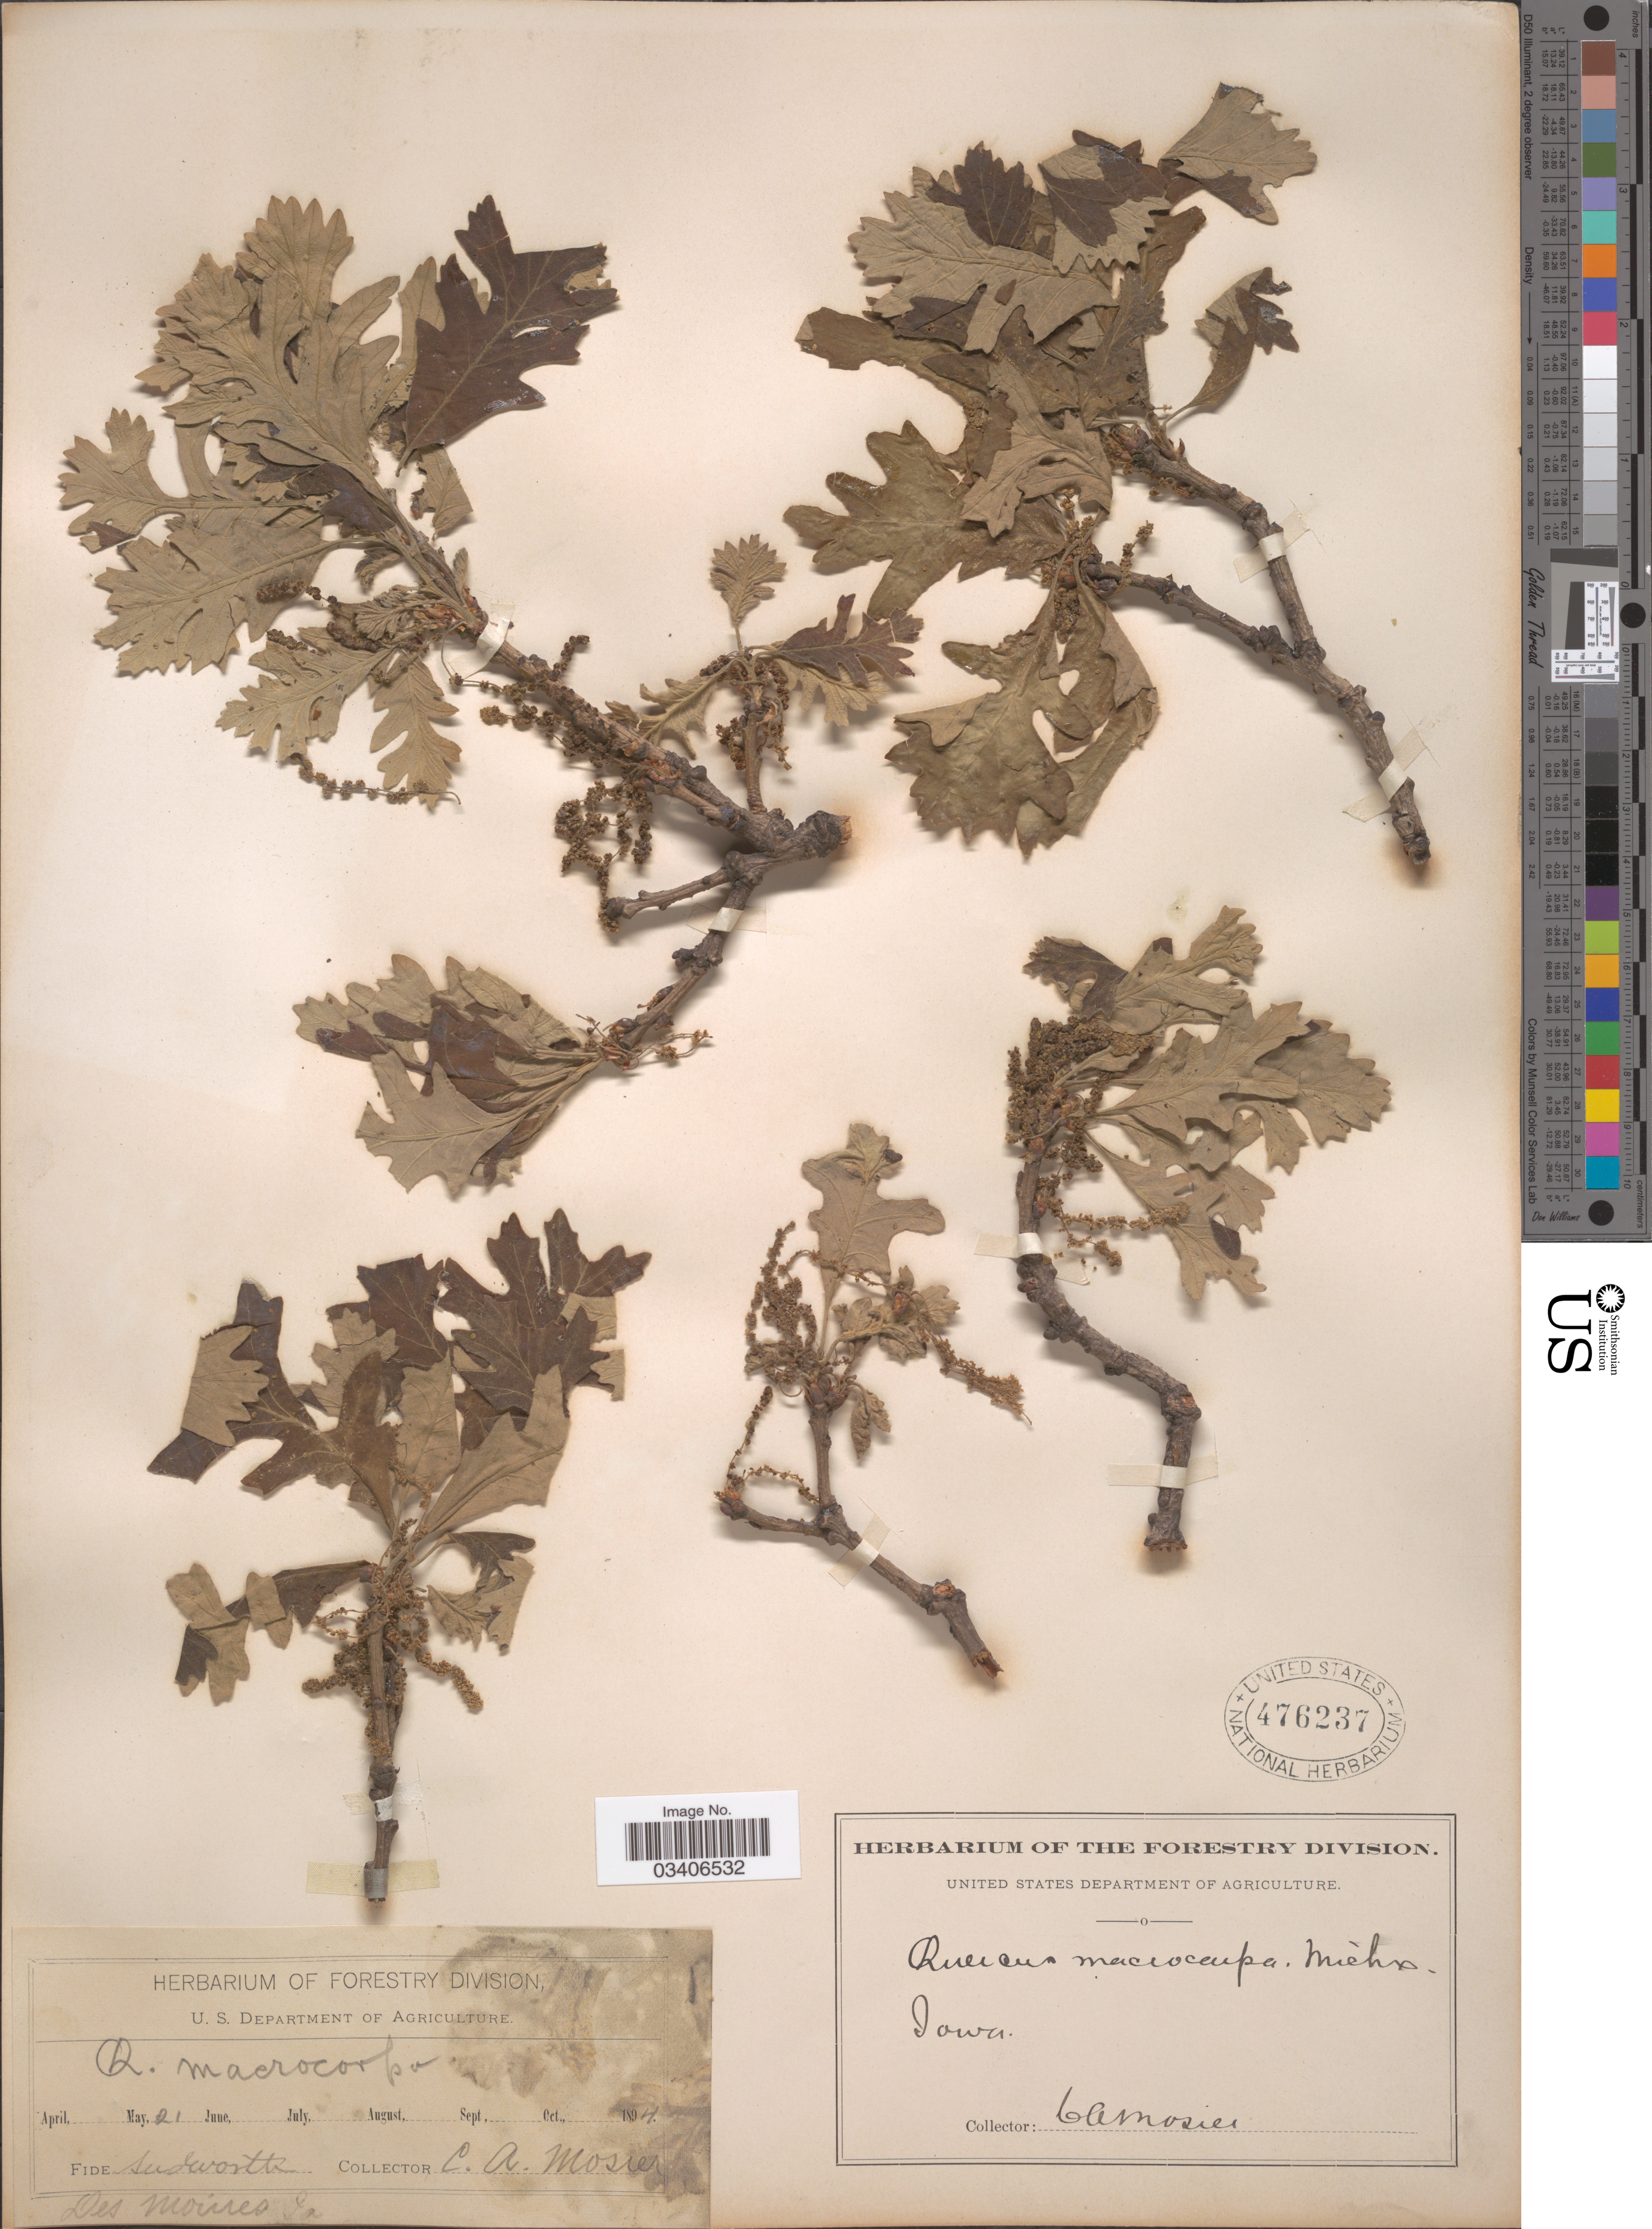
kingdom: Plantae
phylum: Tracheophyta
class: Magnoliopsida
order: Fagales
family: Fagaceae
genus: Quercus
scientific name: Quercus macrocarpa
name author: Michx.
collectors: C. A. Mosier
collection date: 1894-05-21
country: United States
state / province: Iowa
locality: Des Moines.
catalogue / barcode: US 476237